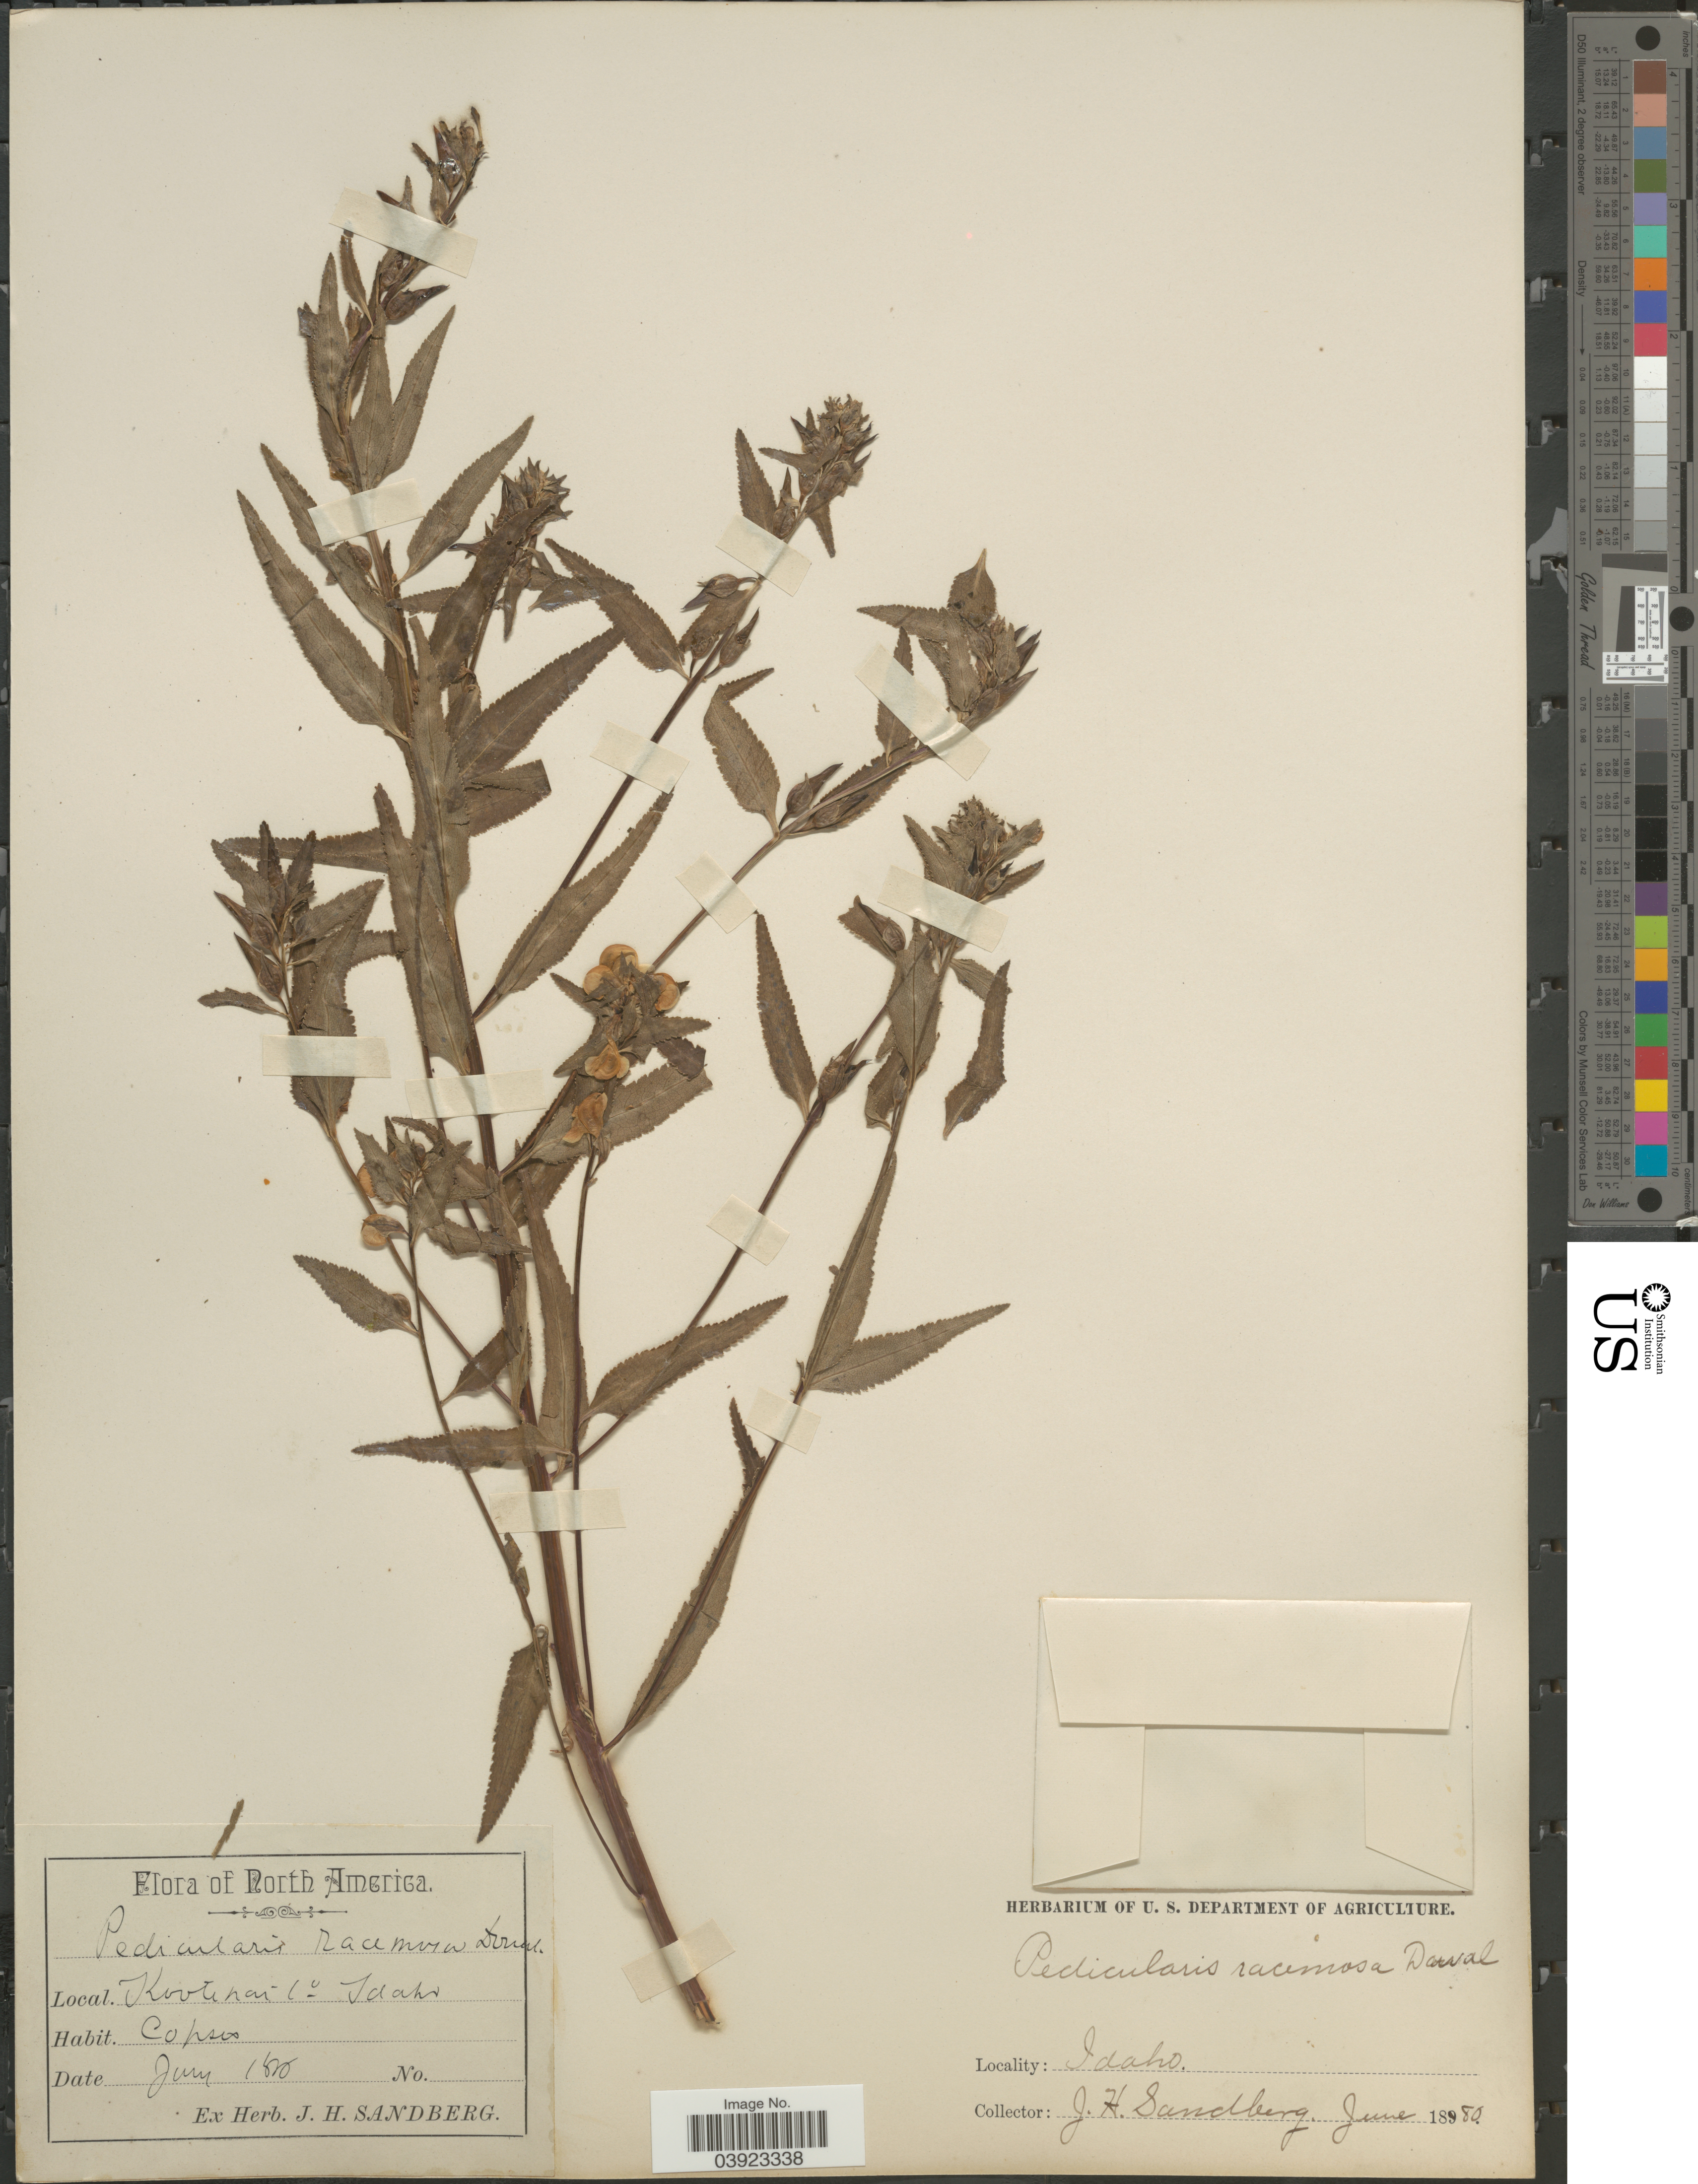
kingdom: Plantae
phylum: Tracheophyta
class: Magnoliopsida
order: Lamiales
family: Orobanchaceae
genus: Pedicularis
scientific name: Pedicularis racemosa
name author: Douglas ex Benth.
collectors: J. H. Sandberg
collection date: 1880-06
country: United States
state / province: Idaho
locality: Kootenai Co.